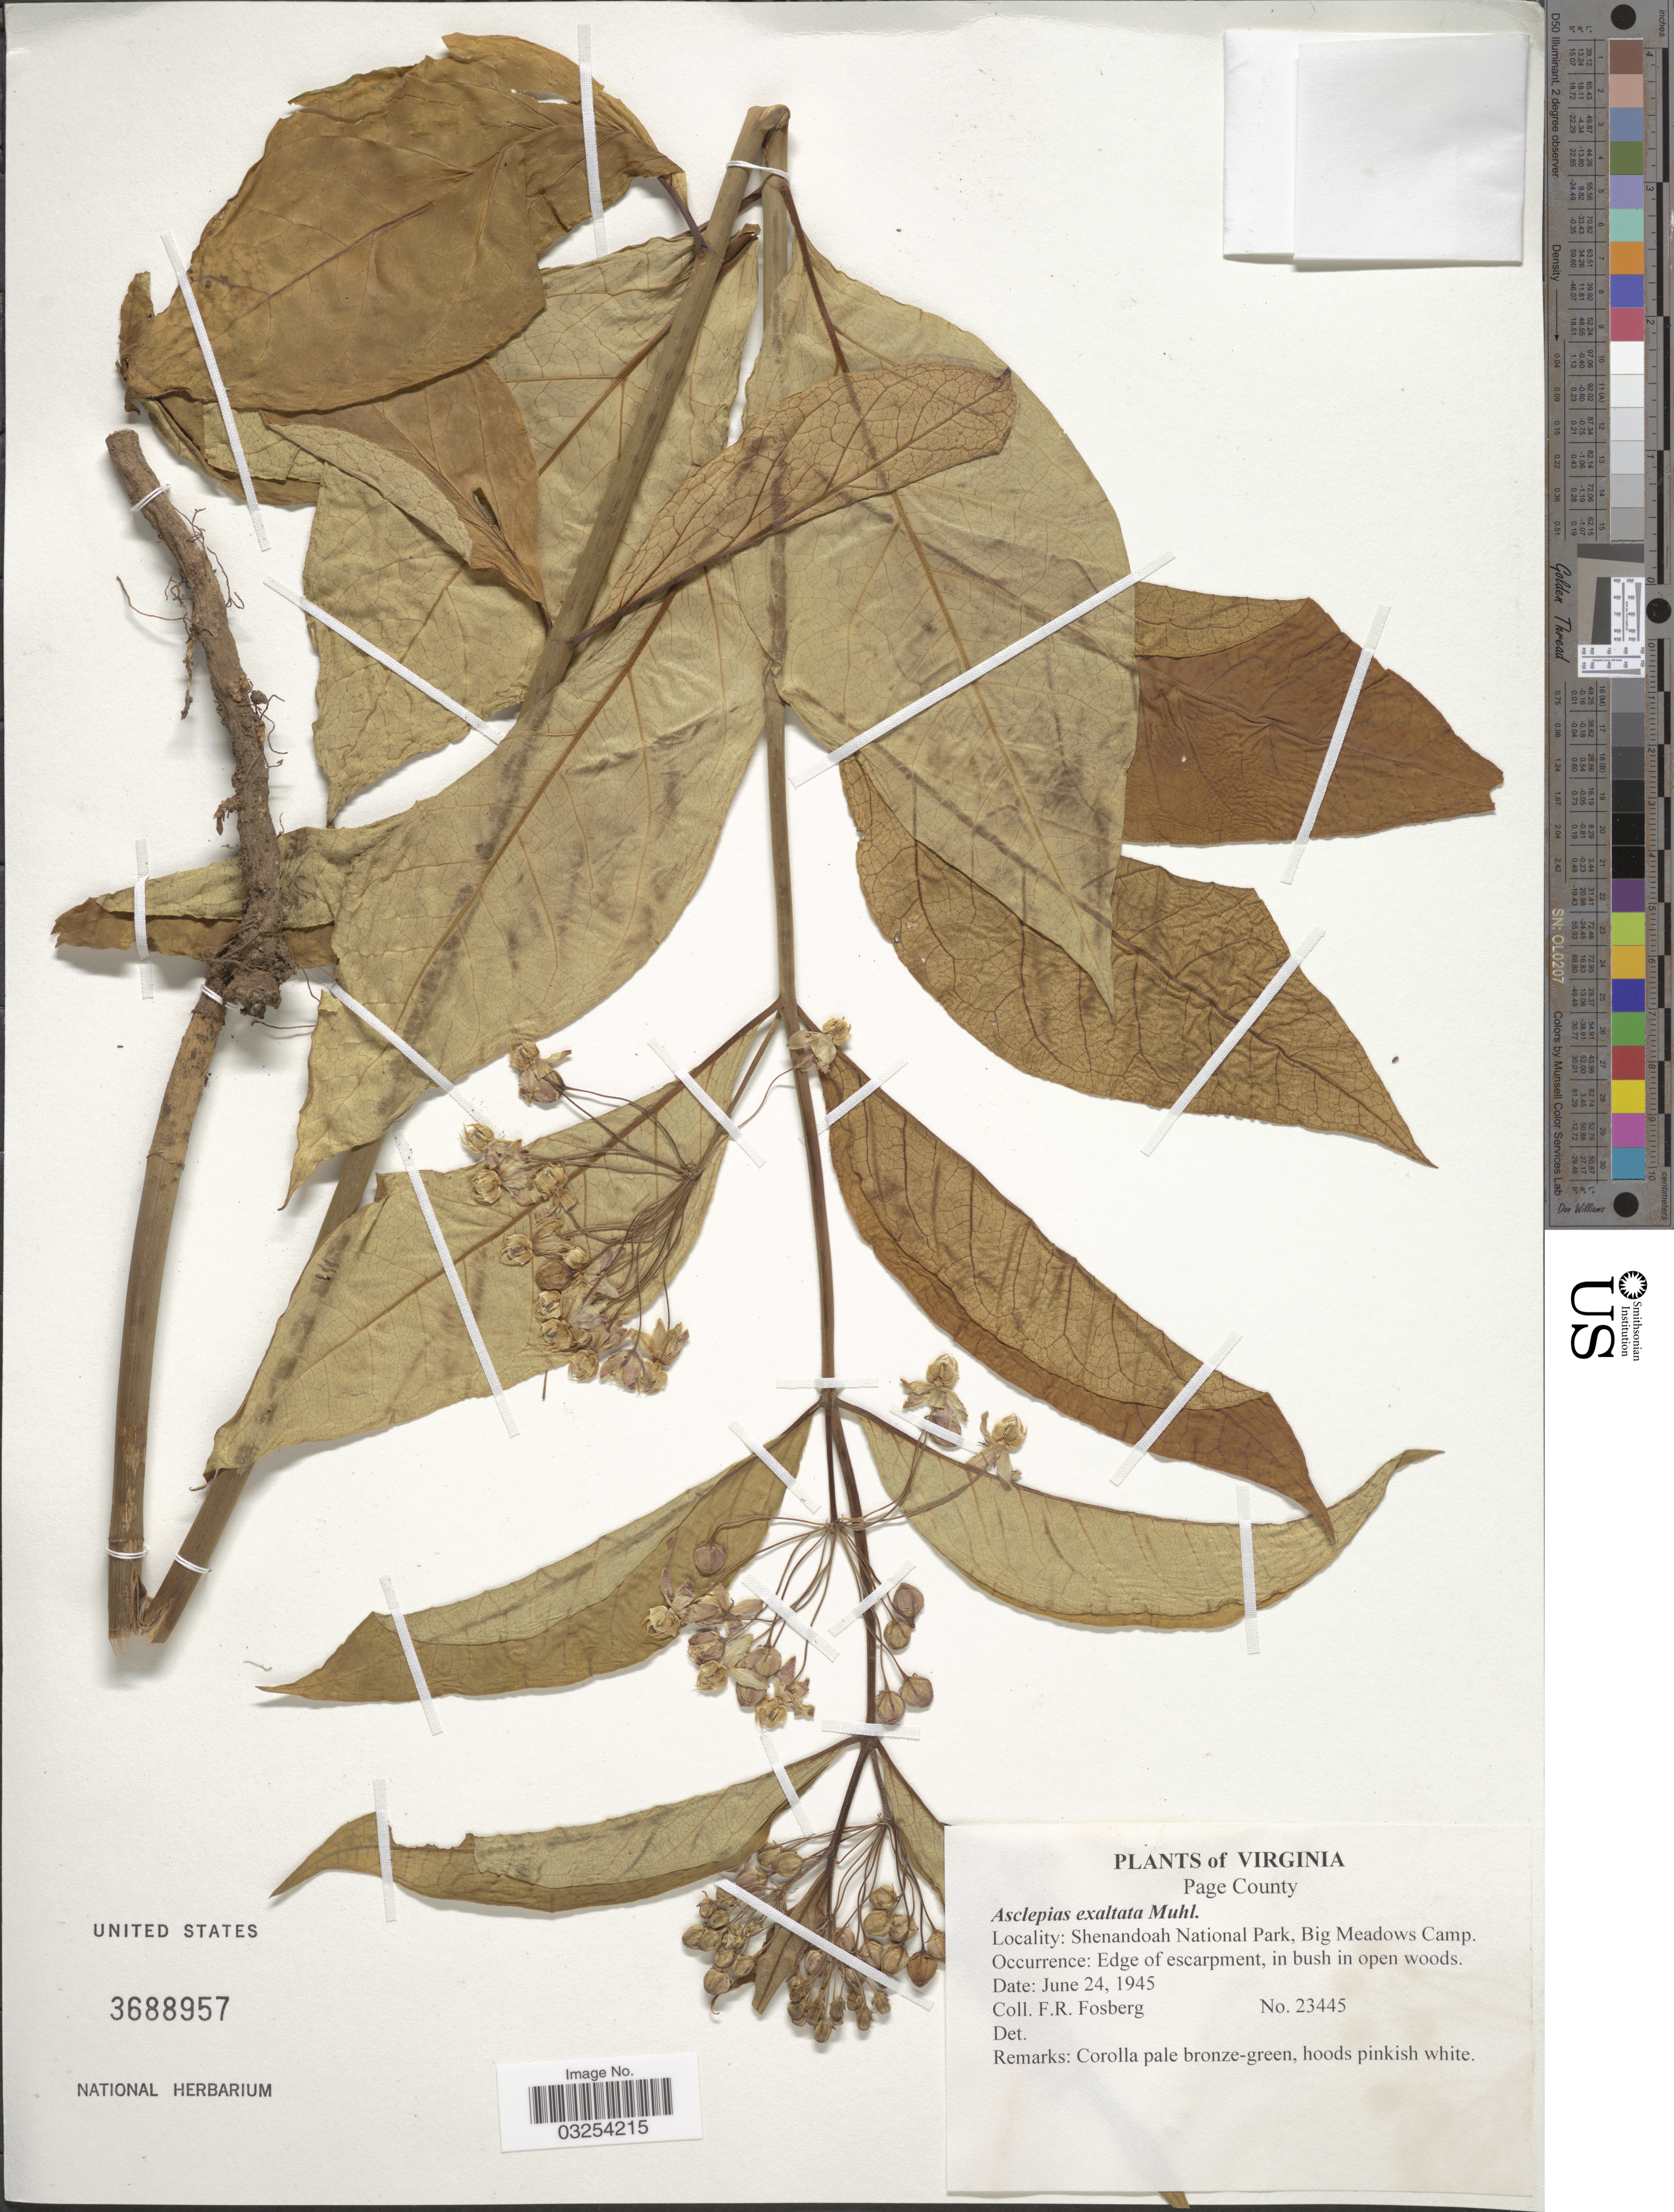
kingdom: Plantae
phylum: Tracheophyta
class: Magnoliopsida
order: Gentianales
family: Apocynaceae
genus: Asclepias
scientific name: Asclepias exaltata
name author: Muhl.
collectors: F. R. Fosberg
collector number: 23445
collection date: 1945-06-24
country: United States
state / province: Virginia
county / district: Page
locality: Shenandoah National Park, Big Meadows Camp.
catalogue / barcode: US 3688957